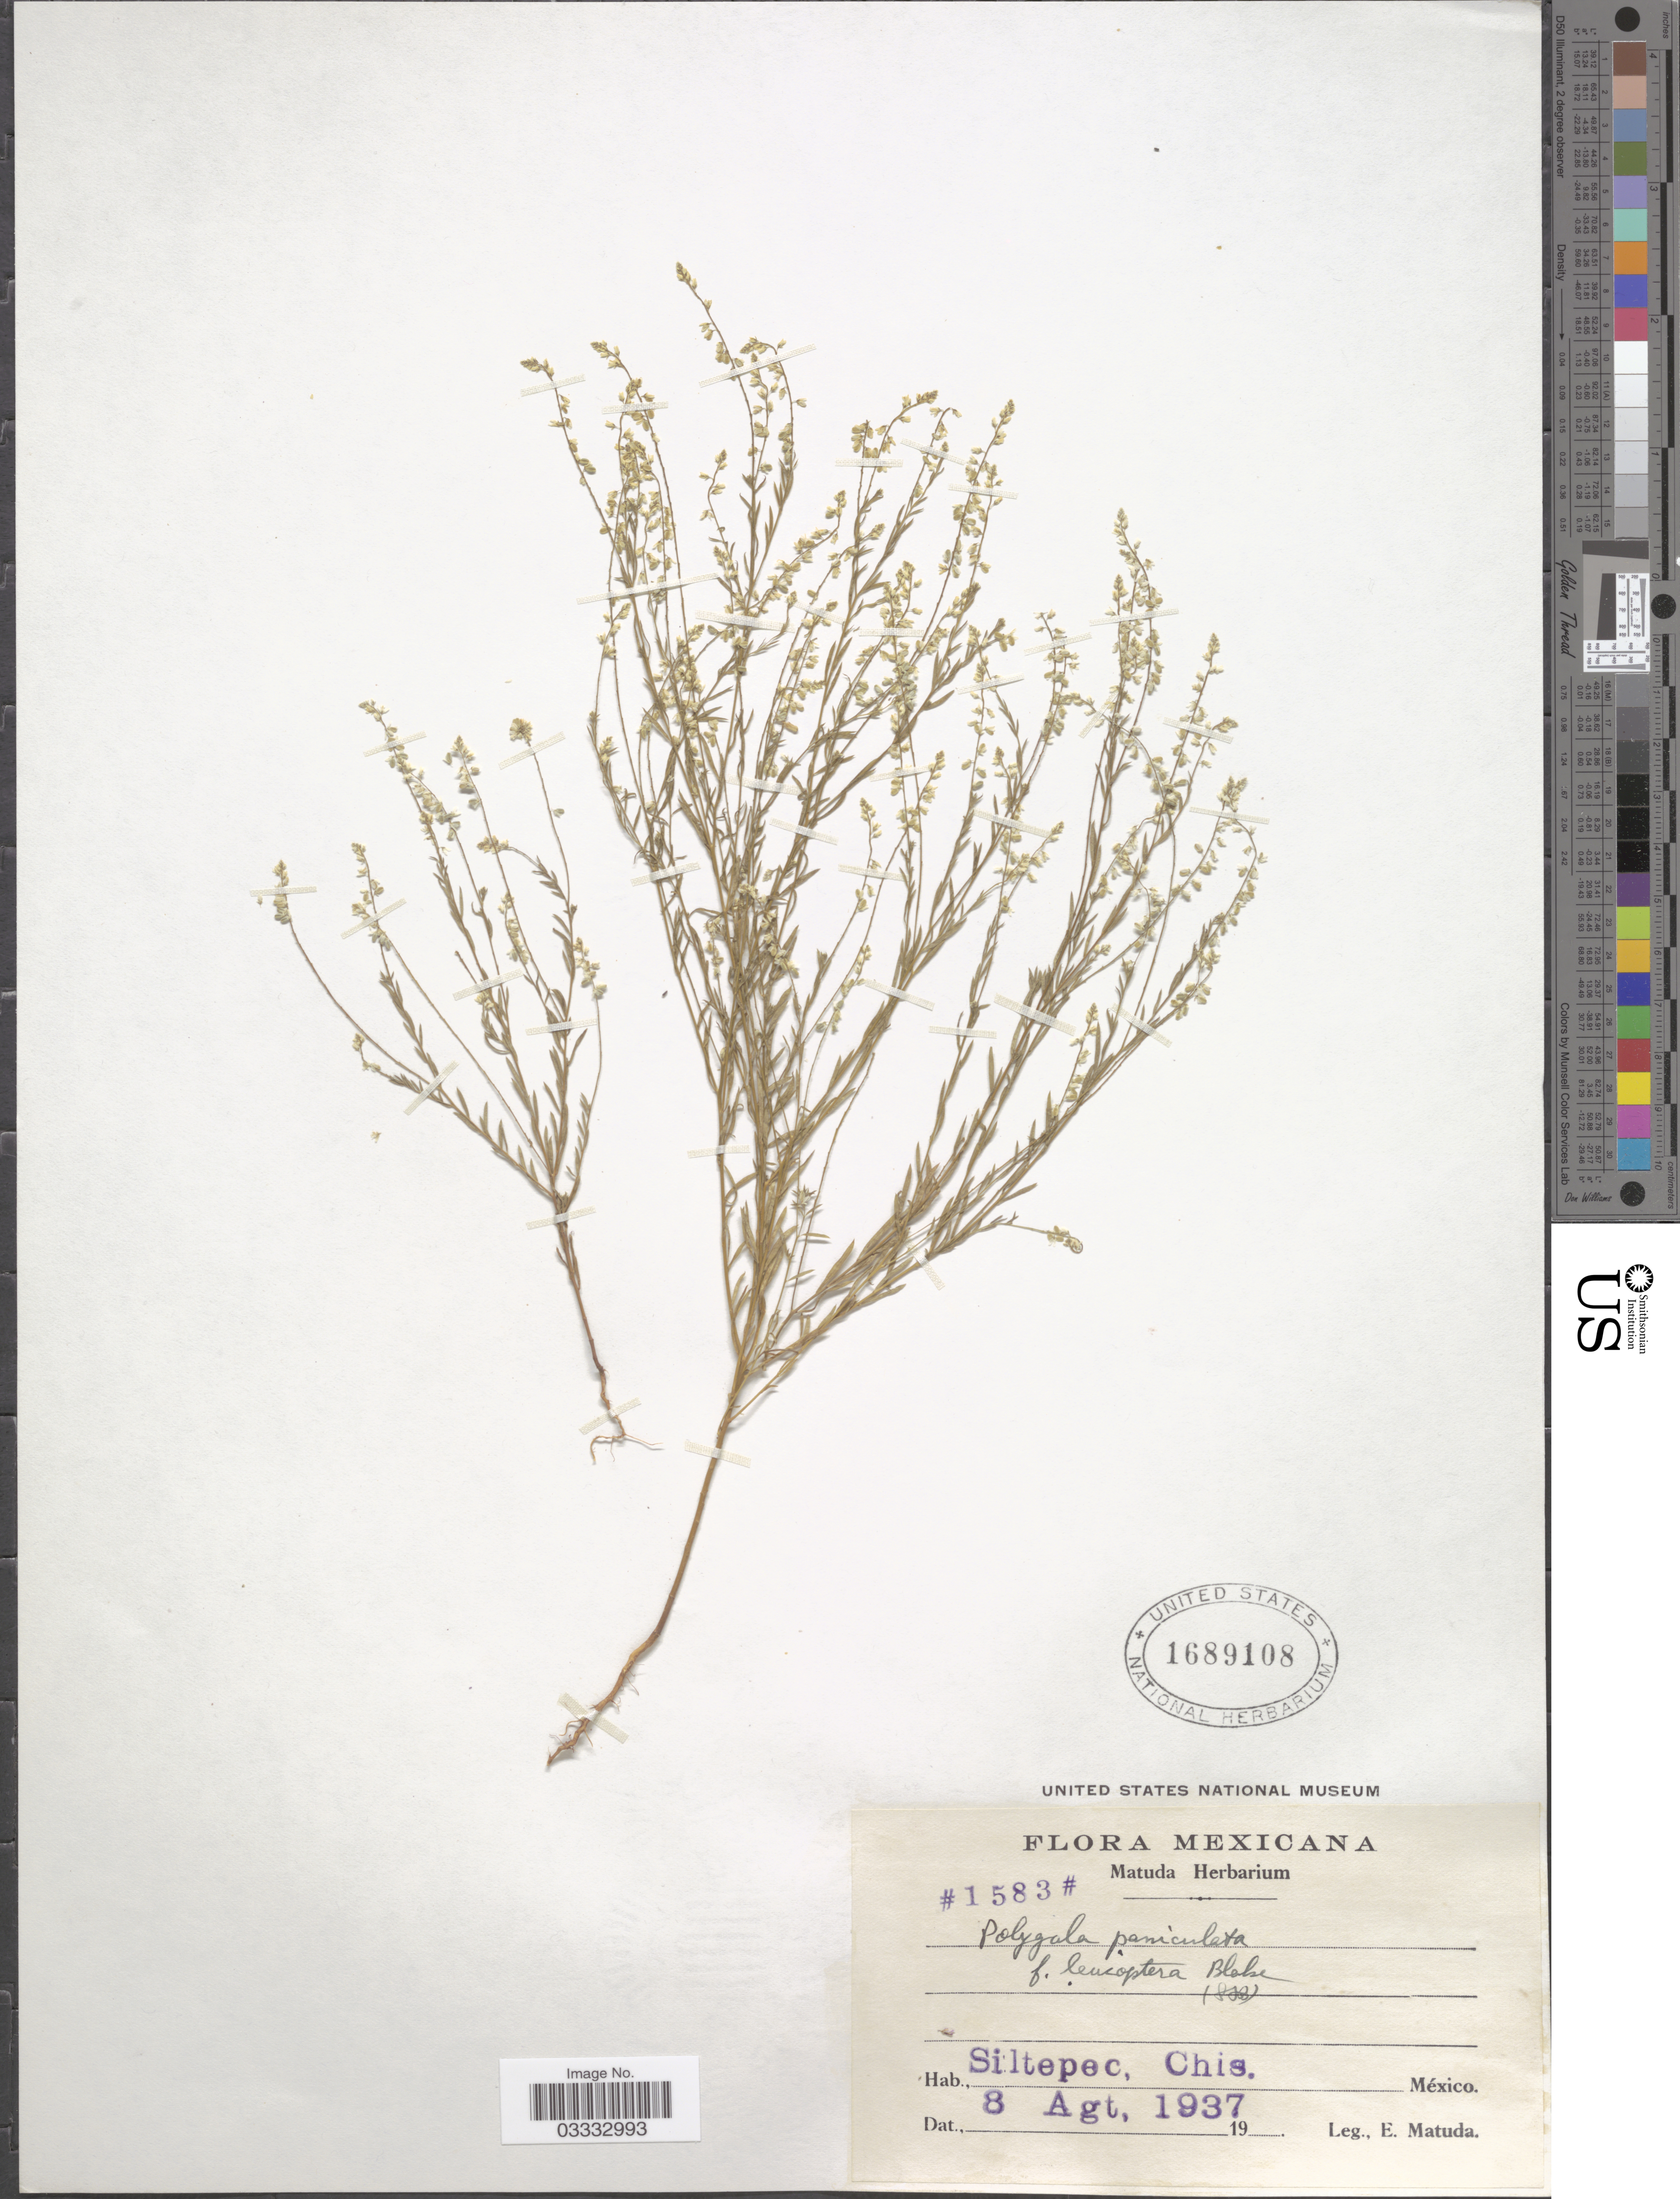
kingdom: Plantae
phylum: Tracheophyta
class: Magnoliopsida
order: Fabales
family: Polygalaceae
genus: Polygala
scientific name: Polygala paniculata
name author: L.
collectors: E. Matuda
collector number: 1583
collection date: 1937-08-08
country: Mexico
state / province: Chiapas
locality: Siltepec.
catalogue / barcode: US 1689108